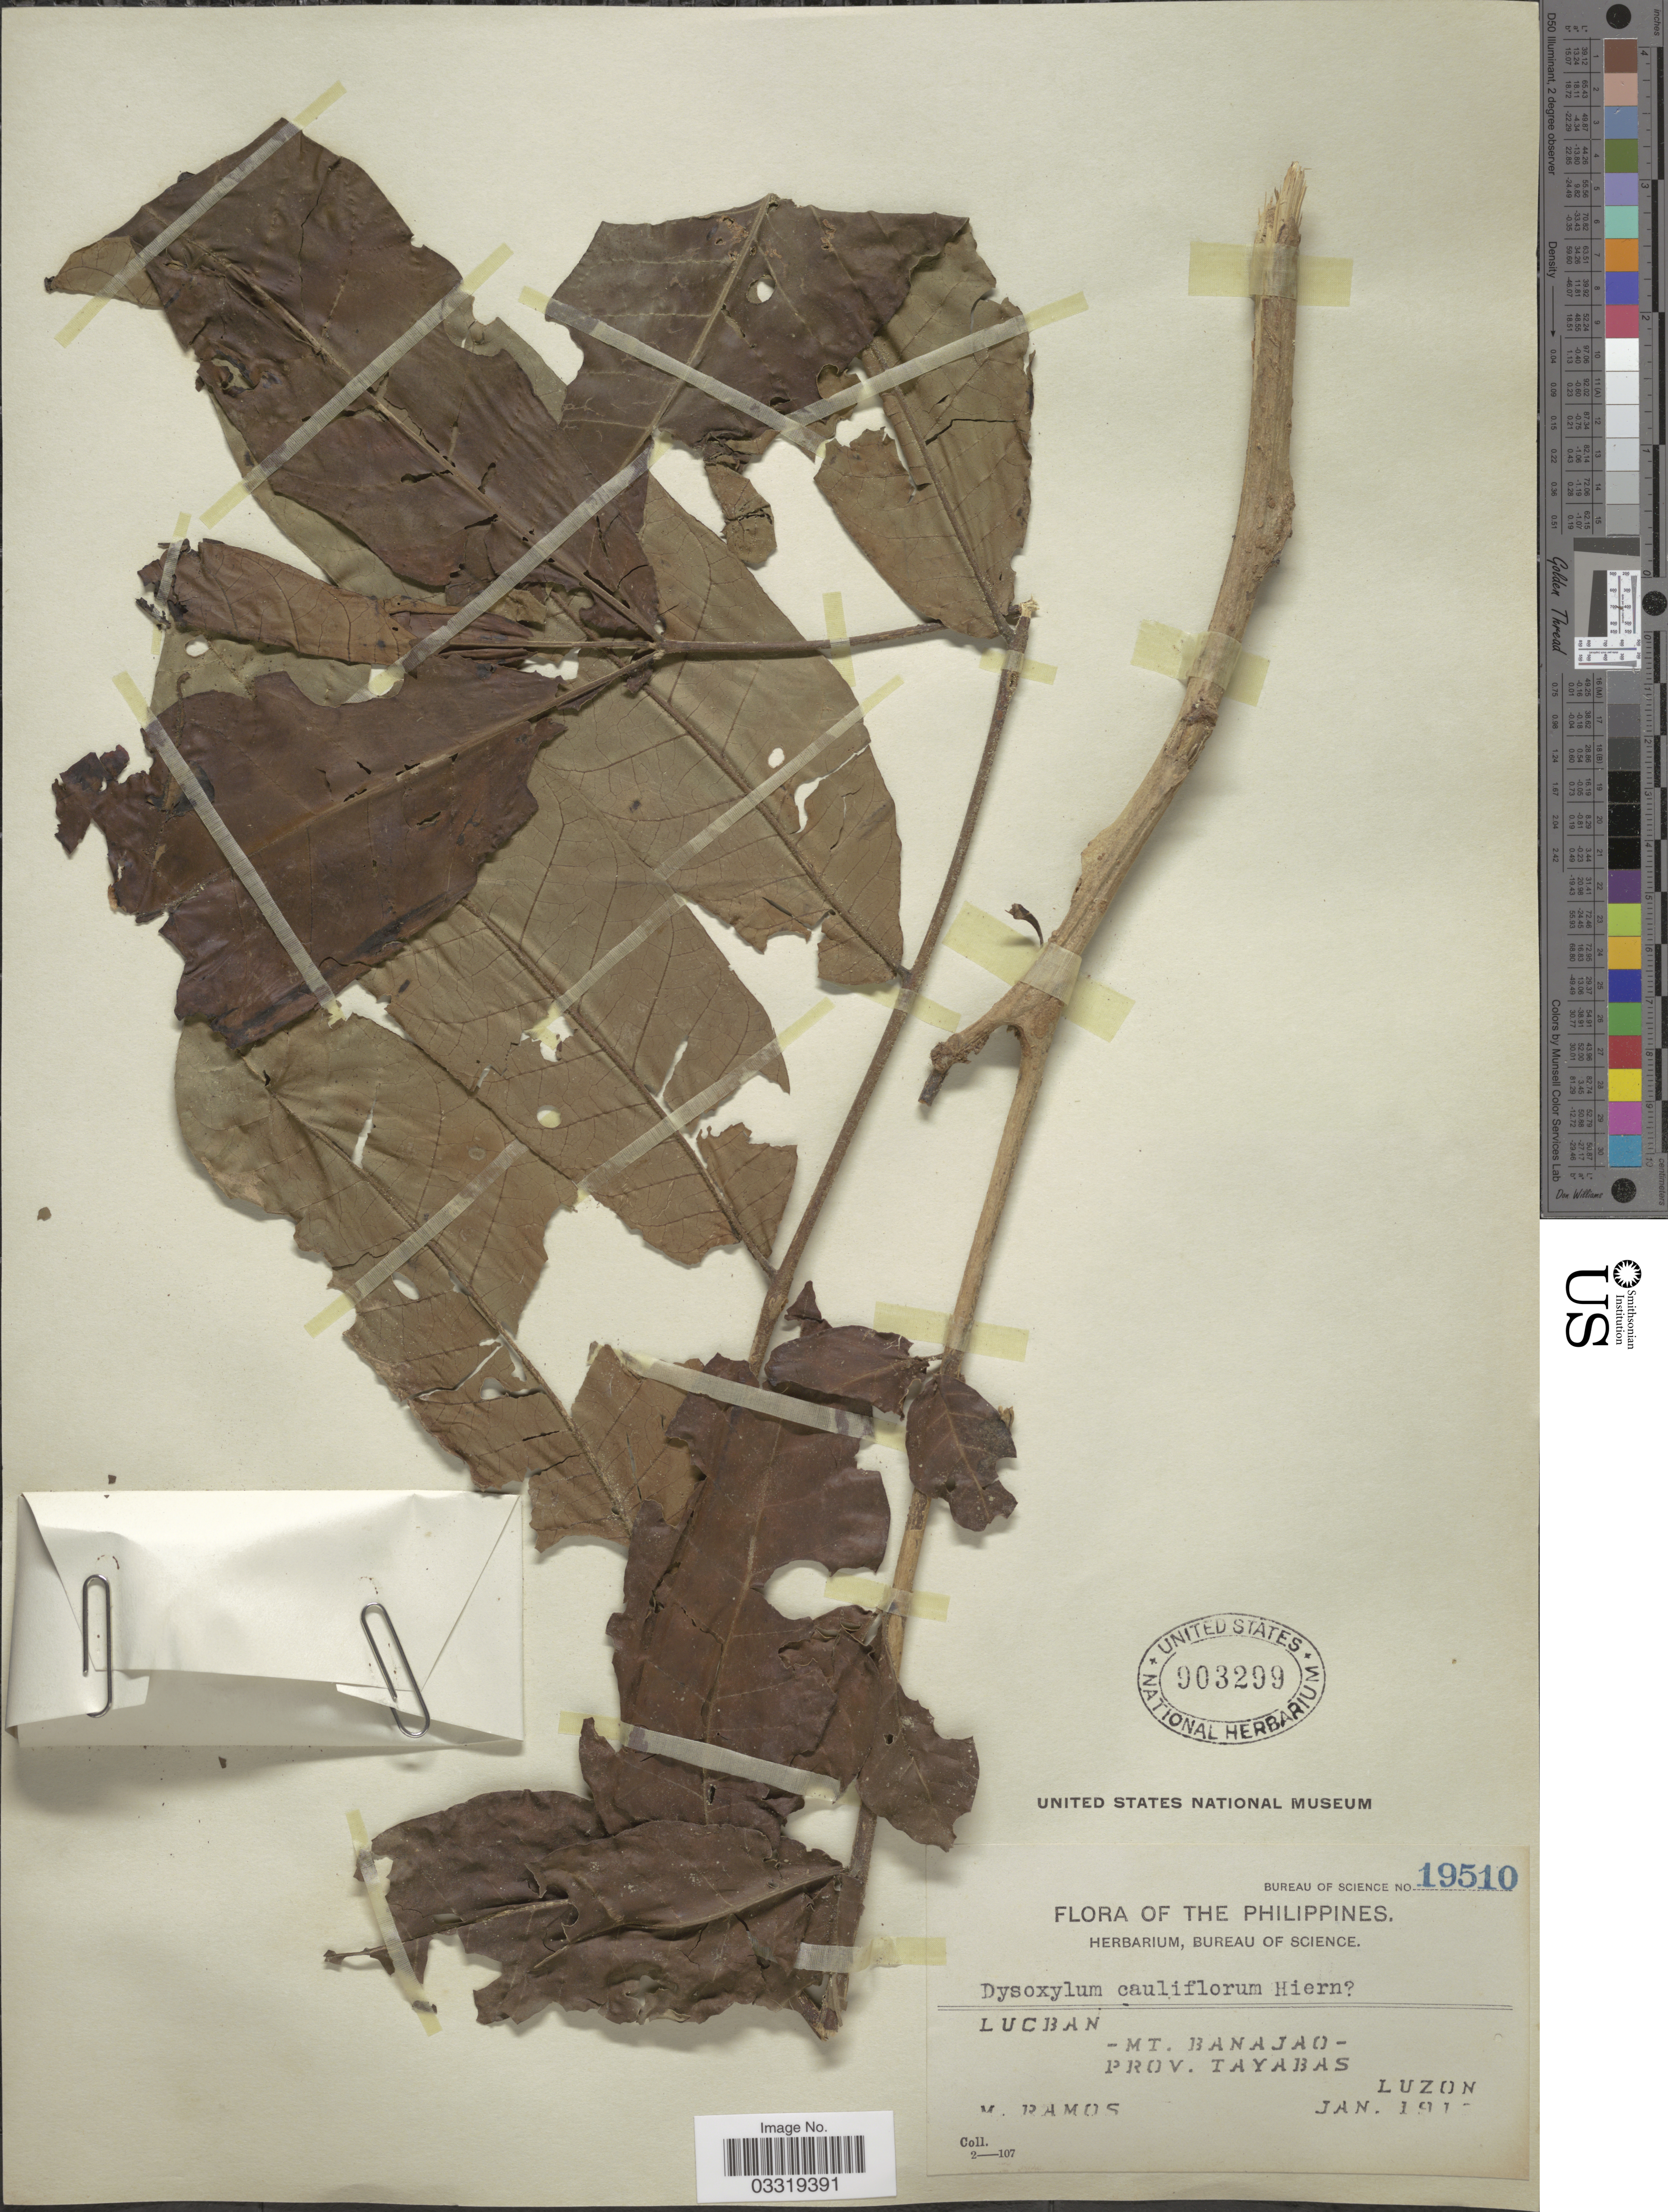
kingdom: Plantae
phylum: Tracheophyta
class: Magnoliopsida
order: Sapindales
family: Meliaceae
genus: Epicharis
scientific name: Epicharis cumingiana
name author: (C. DC.) Harms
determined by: Strong, Mark T., (BOT), Smithsonian Institution - National Museum of Natural History (UNITED STATES)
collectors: M. Ramos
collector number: Bureau of Science 19510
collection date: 1913-01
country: Philippines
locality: Lucban, Mt. Banajao, Prov. Tayabas, Luzon.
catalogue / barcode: US 903299